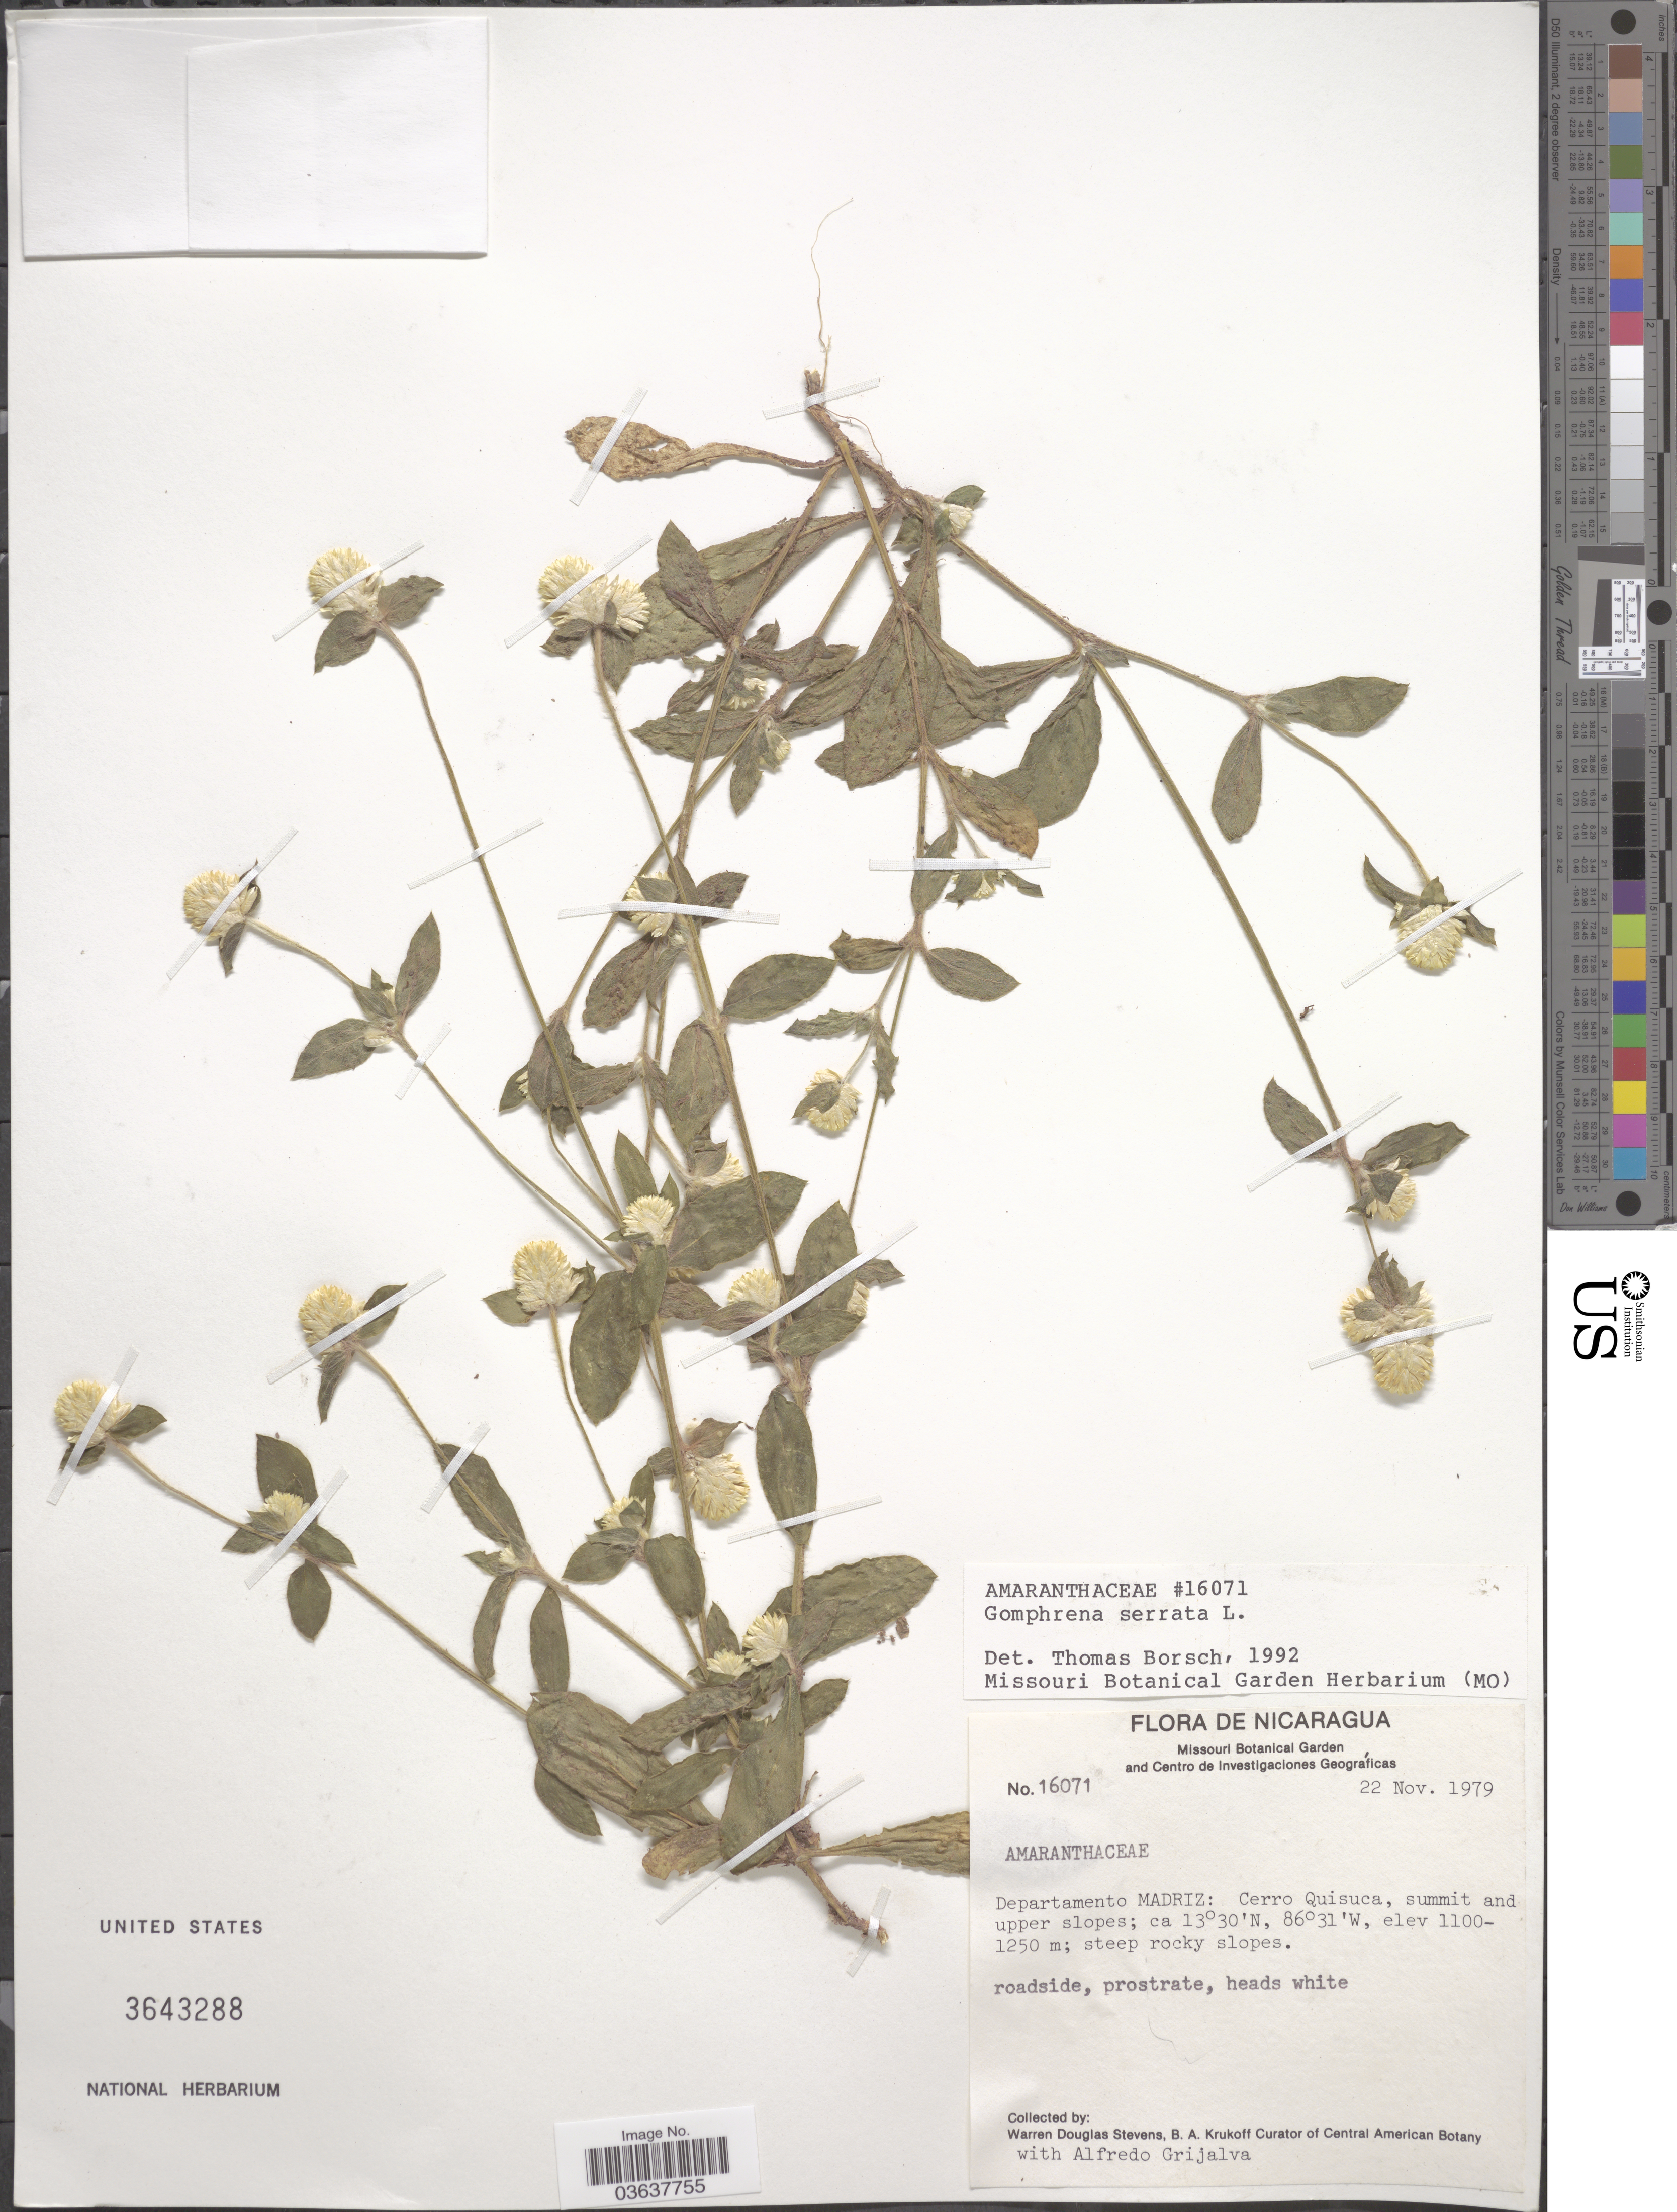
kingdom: Plantae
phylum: Tracheophyta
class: Magnoliopsida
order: Caryophyllales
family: Amaranthaceae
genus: Gomphrena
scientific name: Gomphrena serrata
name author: L.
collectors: W. D. Stevens, B. A. Krukoff & A. Grijalva P.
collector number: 16071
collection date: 1979-11-22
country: Nicaragua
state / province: Madriz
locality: Departamento Madriz: Cerro Quisuca, summit and upper slopes.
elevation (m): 1100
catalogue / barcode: US 3643288